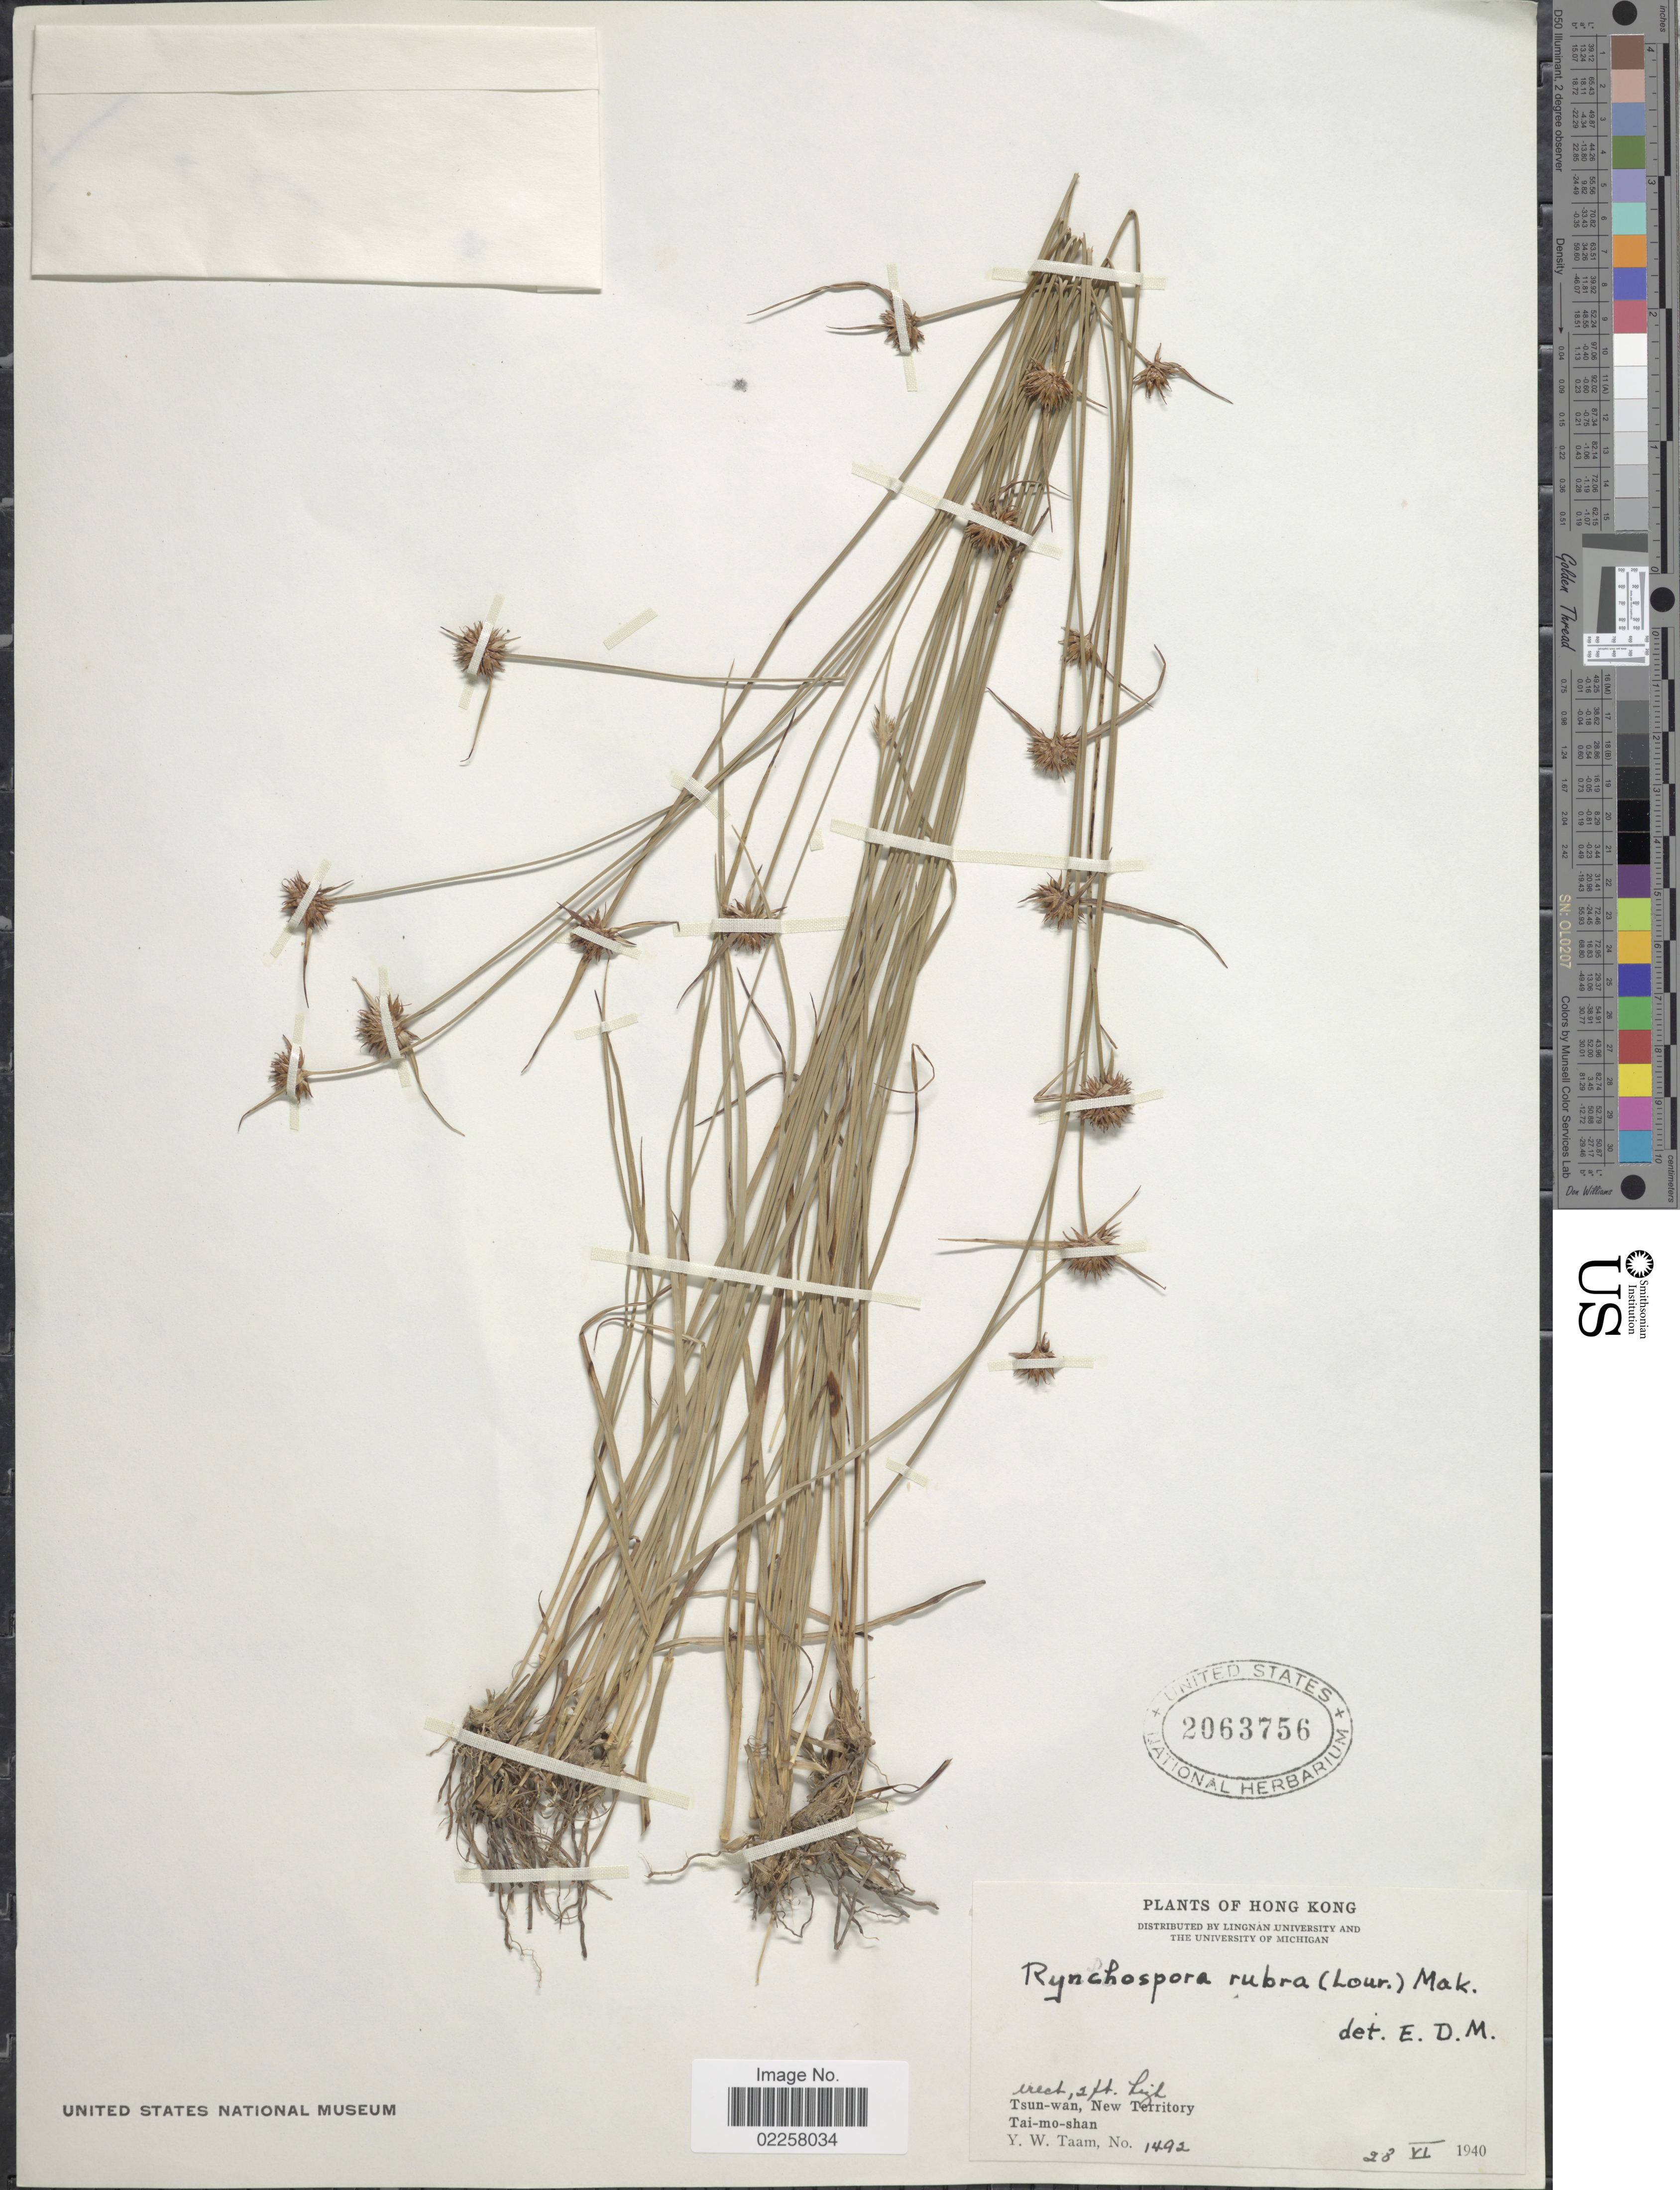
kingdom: Plantae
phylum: Tracheophyta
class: Liliopsida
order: Poales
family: Cyperaceae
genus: Rhynchospora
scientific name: Rhynchospora rubra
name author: (Lour.) Makino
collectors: Y. W. Taam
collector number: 1492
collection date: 1940-06-28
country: China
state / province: Hong Kong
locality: Tsun-wan, New Territory. Tai-mo-shan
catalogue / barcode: US 2063756